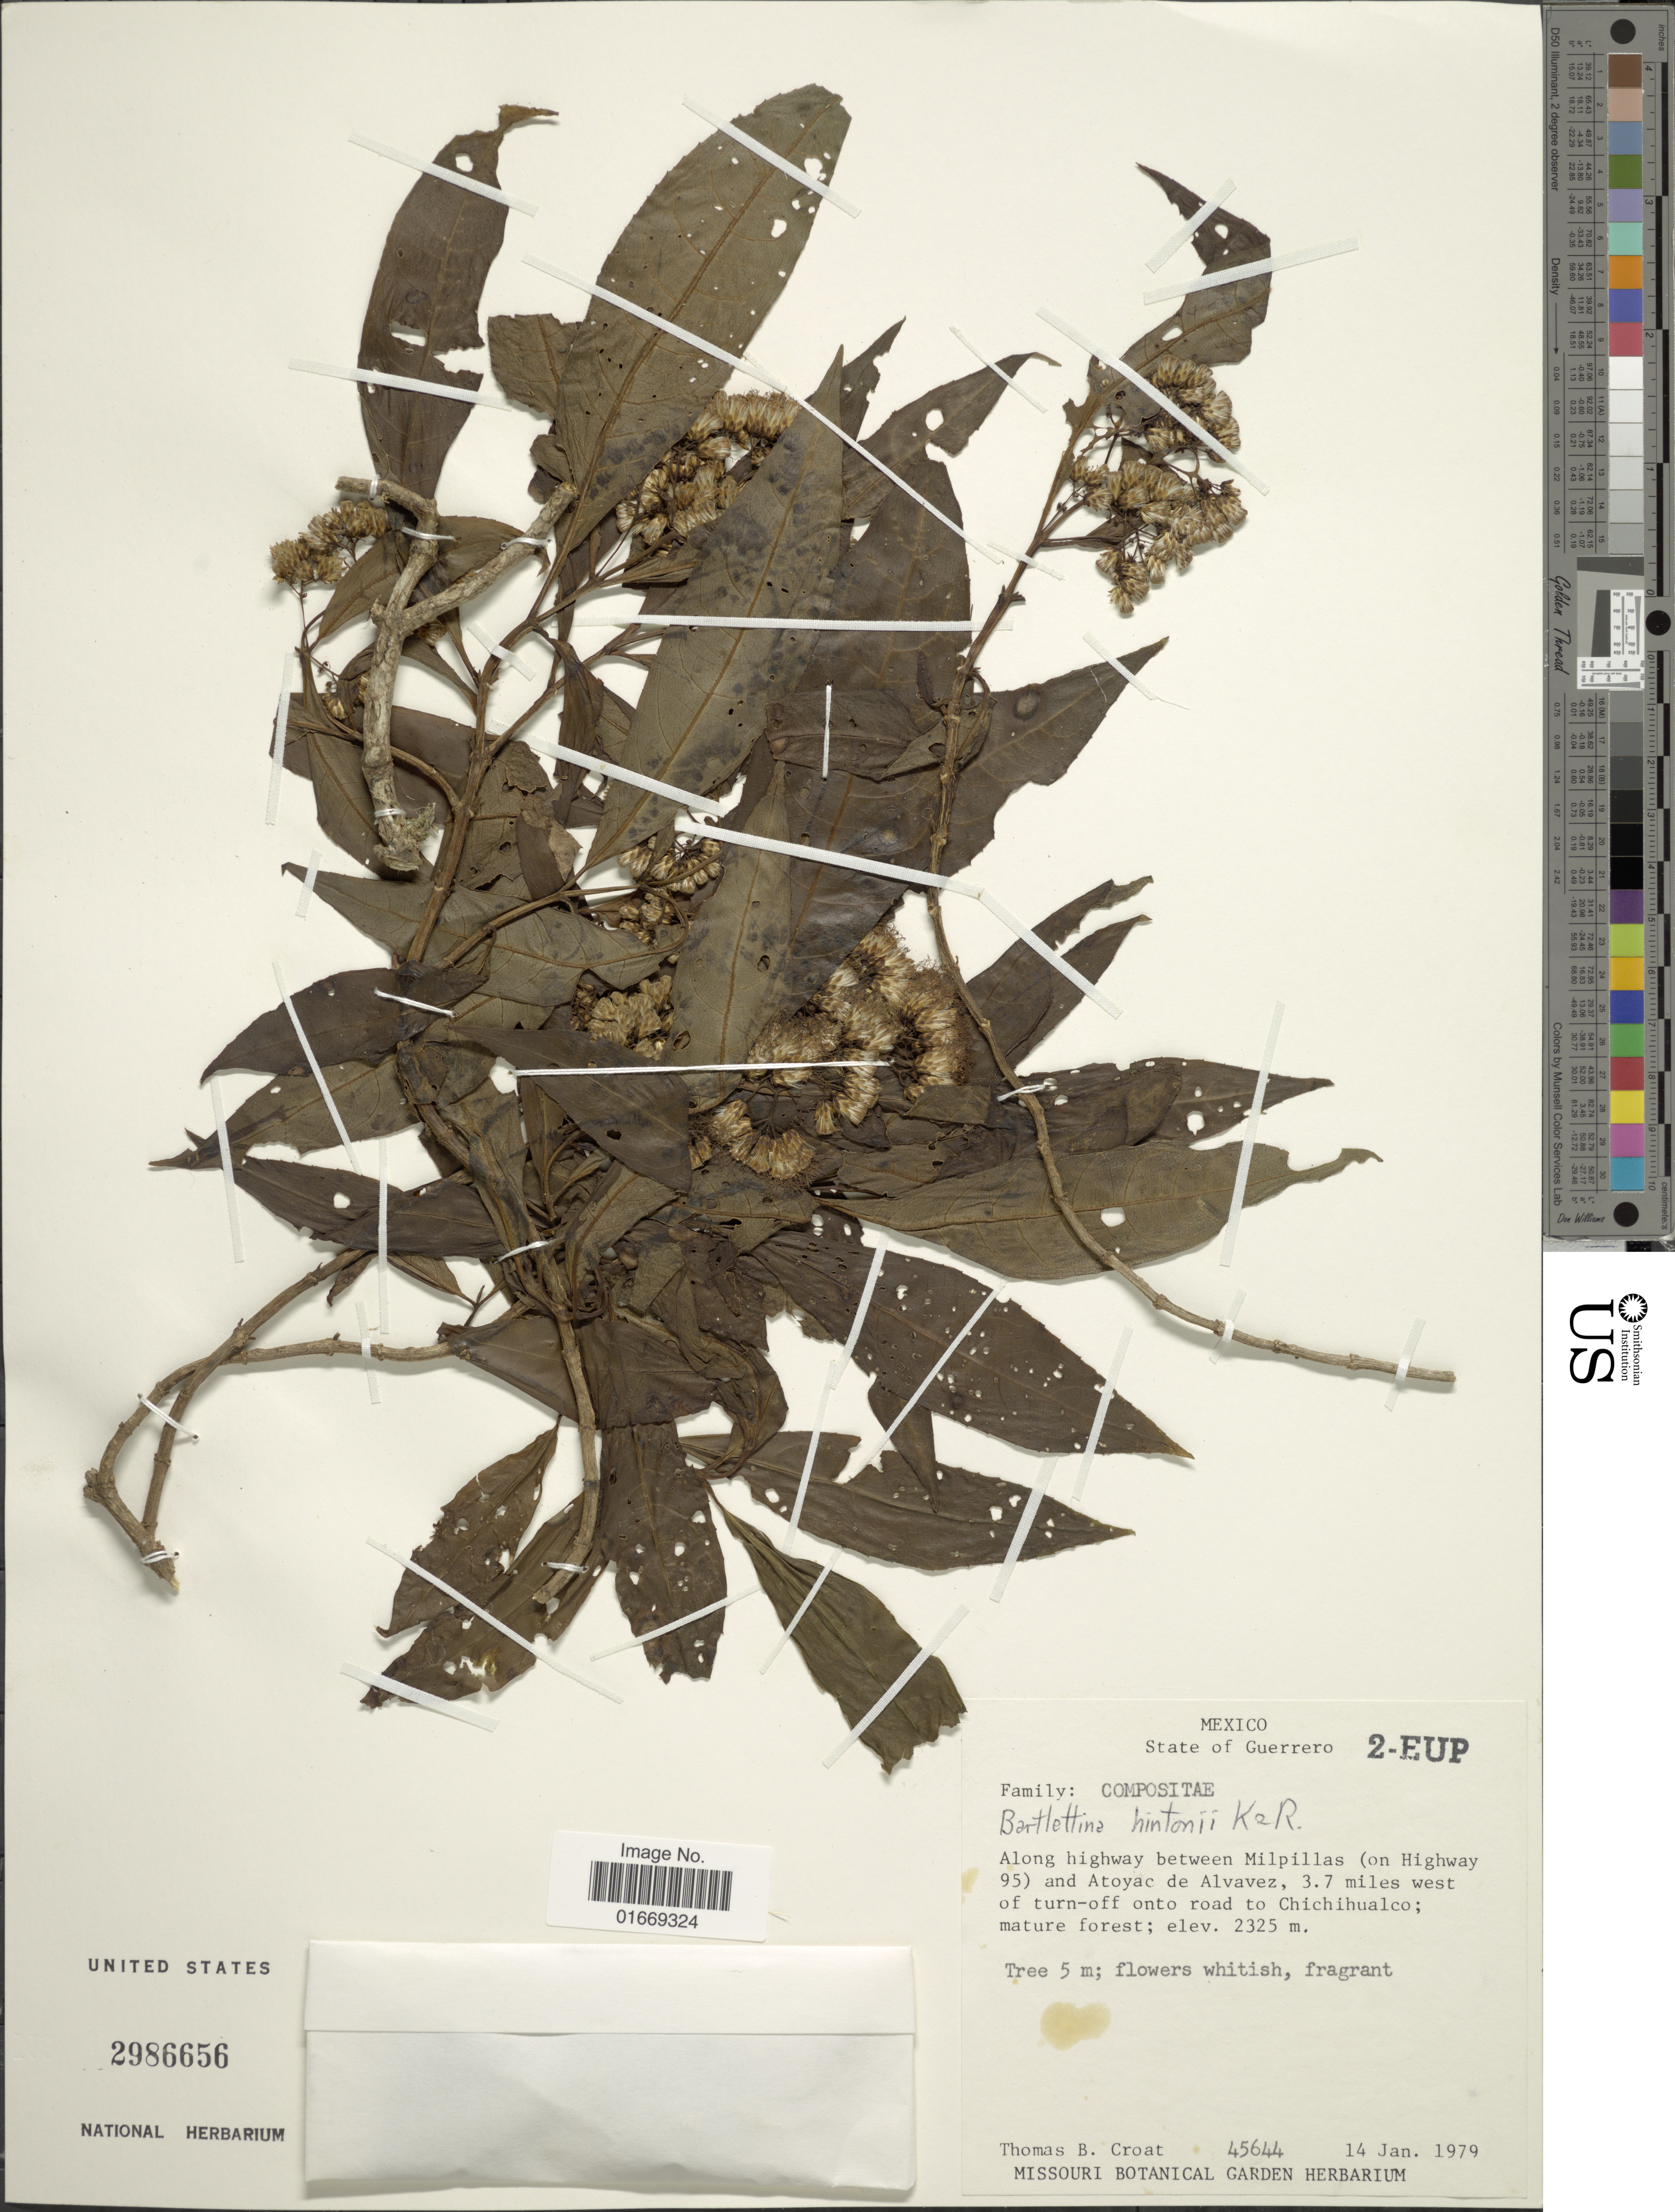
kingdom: Plantae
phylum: Tracheophyta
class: Magnoliopsida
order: Asterales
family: Asteraceae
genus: Bartlettina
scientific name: Bartlettina hintonii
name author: R.M. King & H. Rob.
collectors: T. B. Croat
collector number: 45644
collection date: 1979-01-14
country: Mexico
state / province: Guerrero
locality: State of Guerrero. Along highway between Milpillas (on Highway 95) and Atoyac de Alvavez, 3.7 miles west of turn-off onto road to Chichihualco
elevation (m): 2325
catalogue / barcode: US 2986656